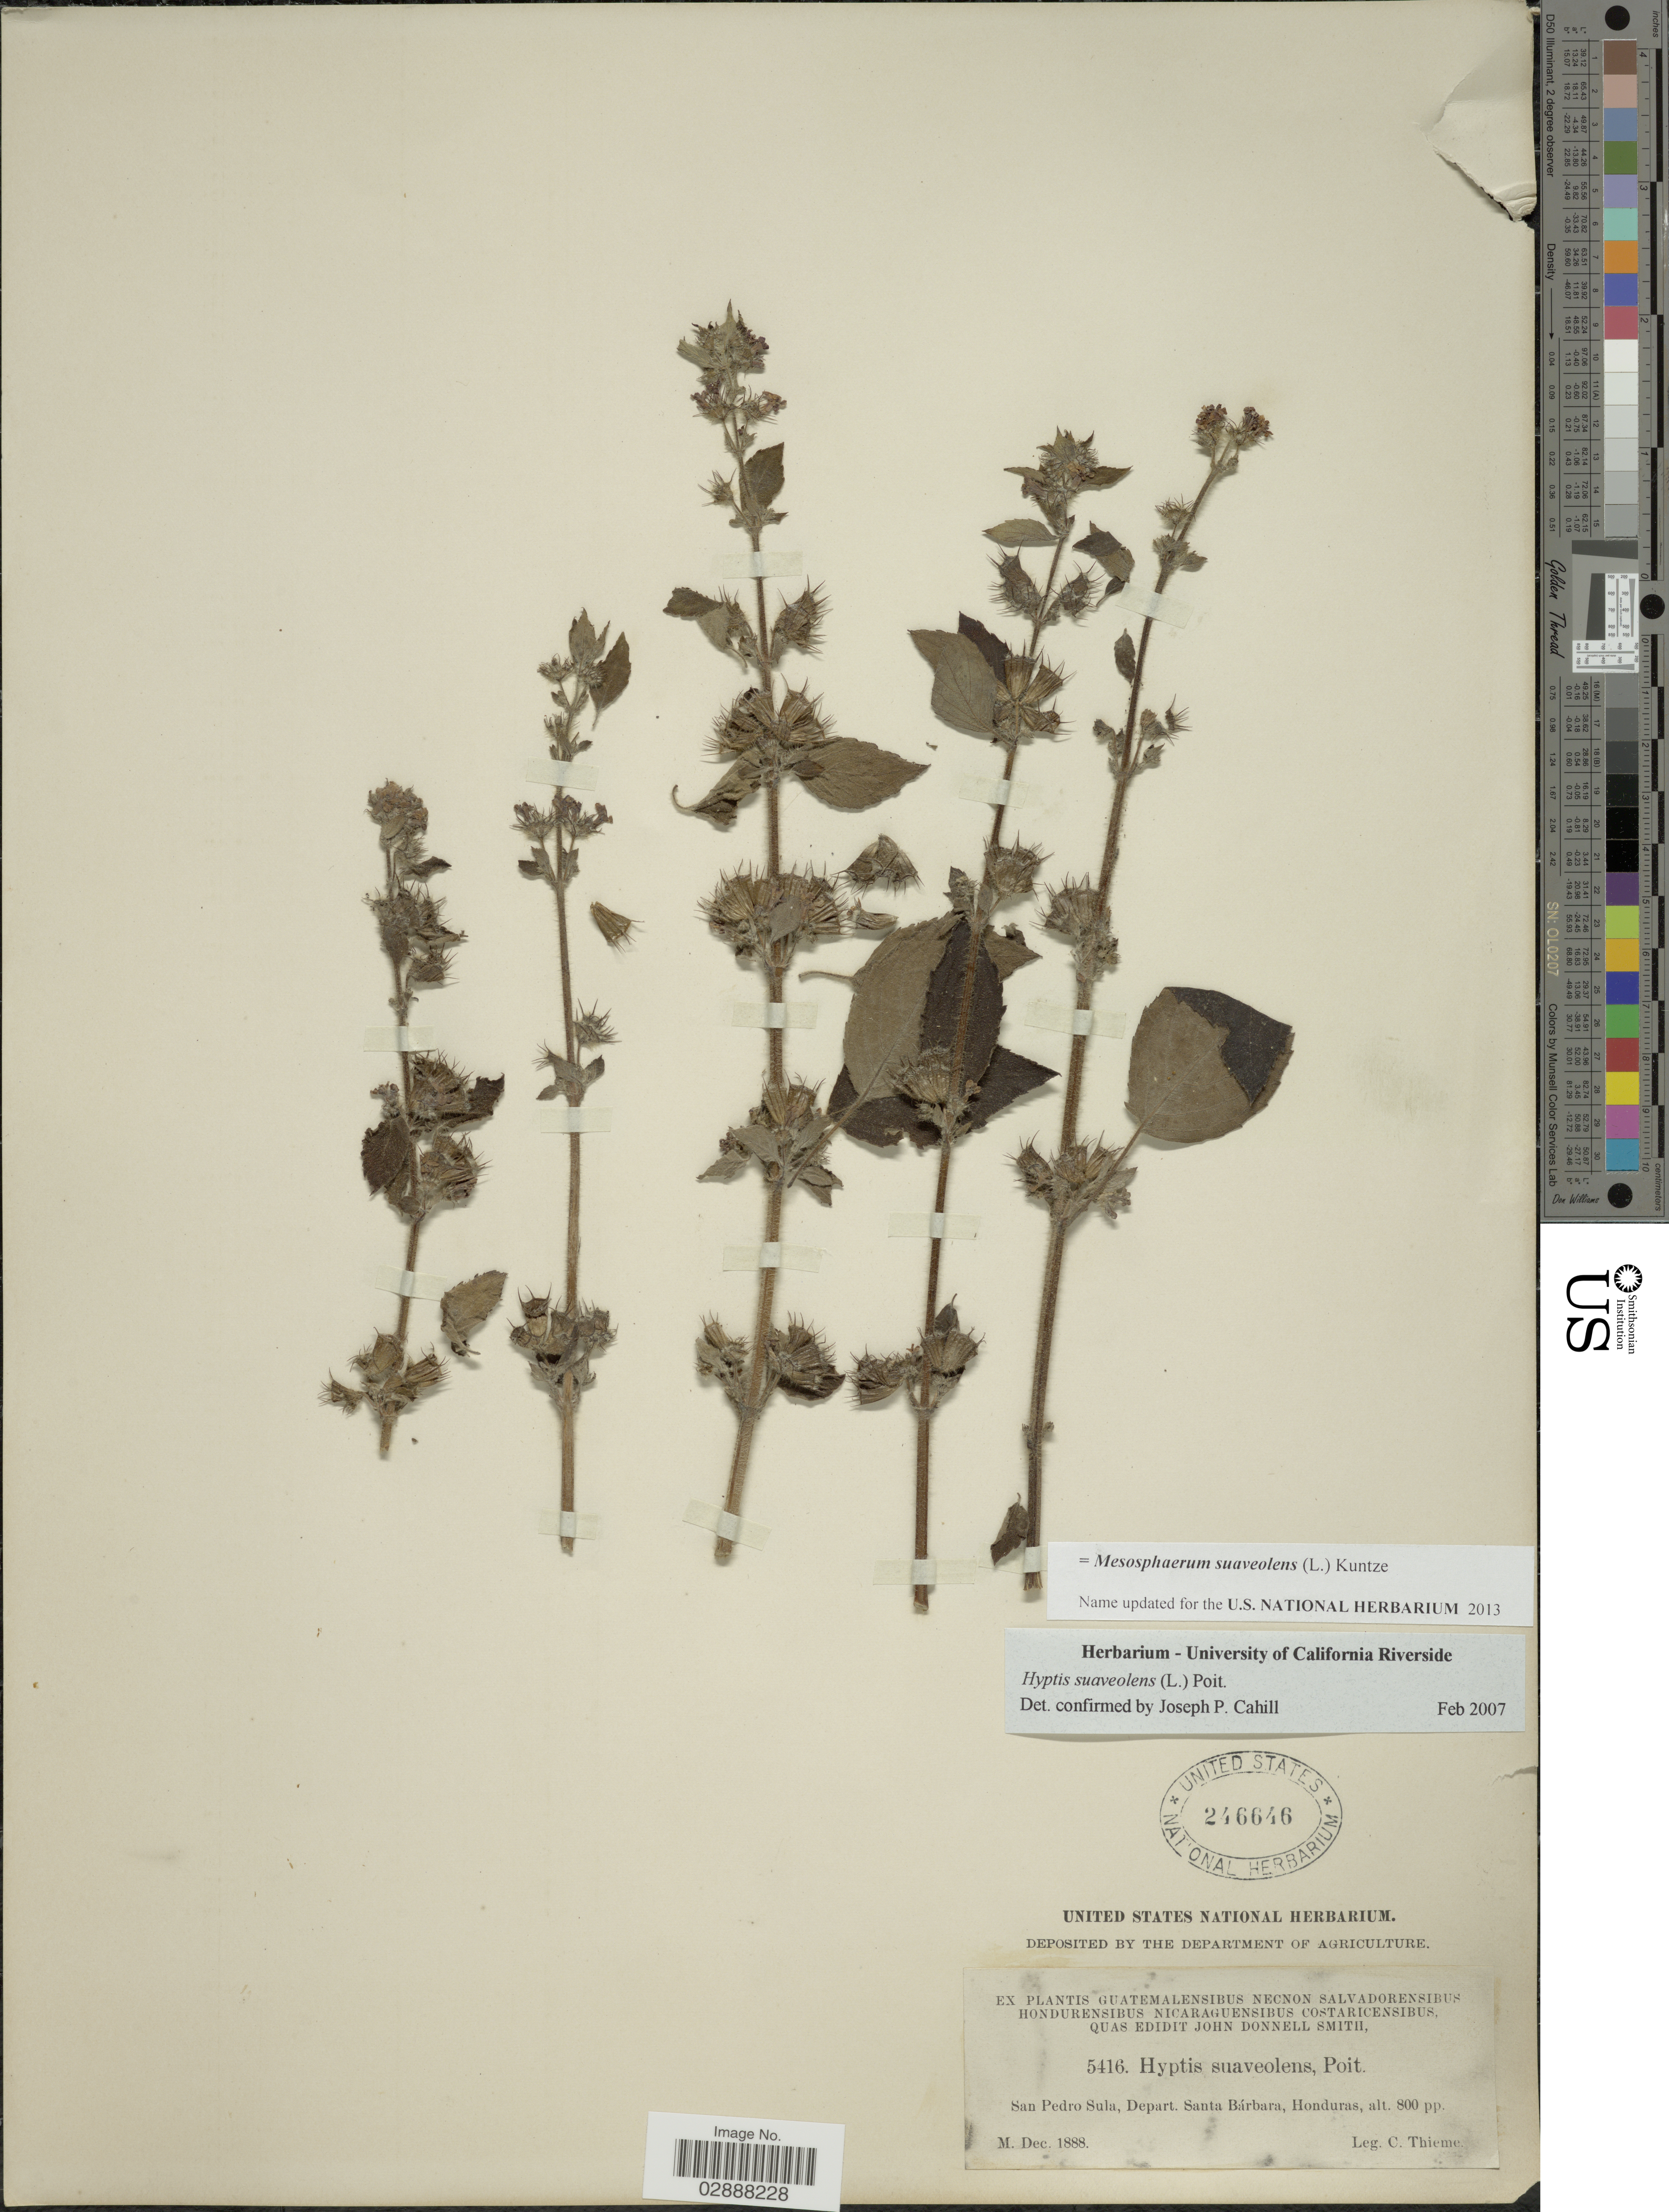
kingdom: Plantae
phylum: Tracheophyta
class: Magnoliopsida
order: Lamiales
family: Lamiaceae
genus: Mesosphaerum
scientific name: Mesosphaerum suaveolens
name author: (L.) Kuntze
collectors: C. Thieme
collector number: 5416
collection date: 1888-12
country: Honduras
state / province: Santa Bárbara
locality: San Pedro Sula, Depart. Santa Bárbara.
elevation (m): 244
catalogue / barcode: US 246646